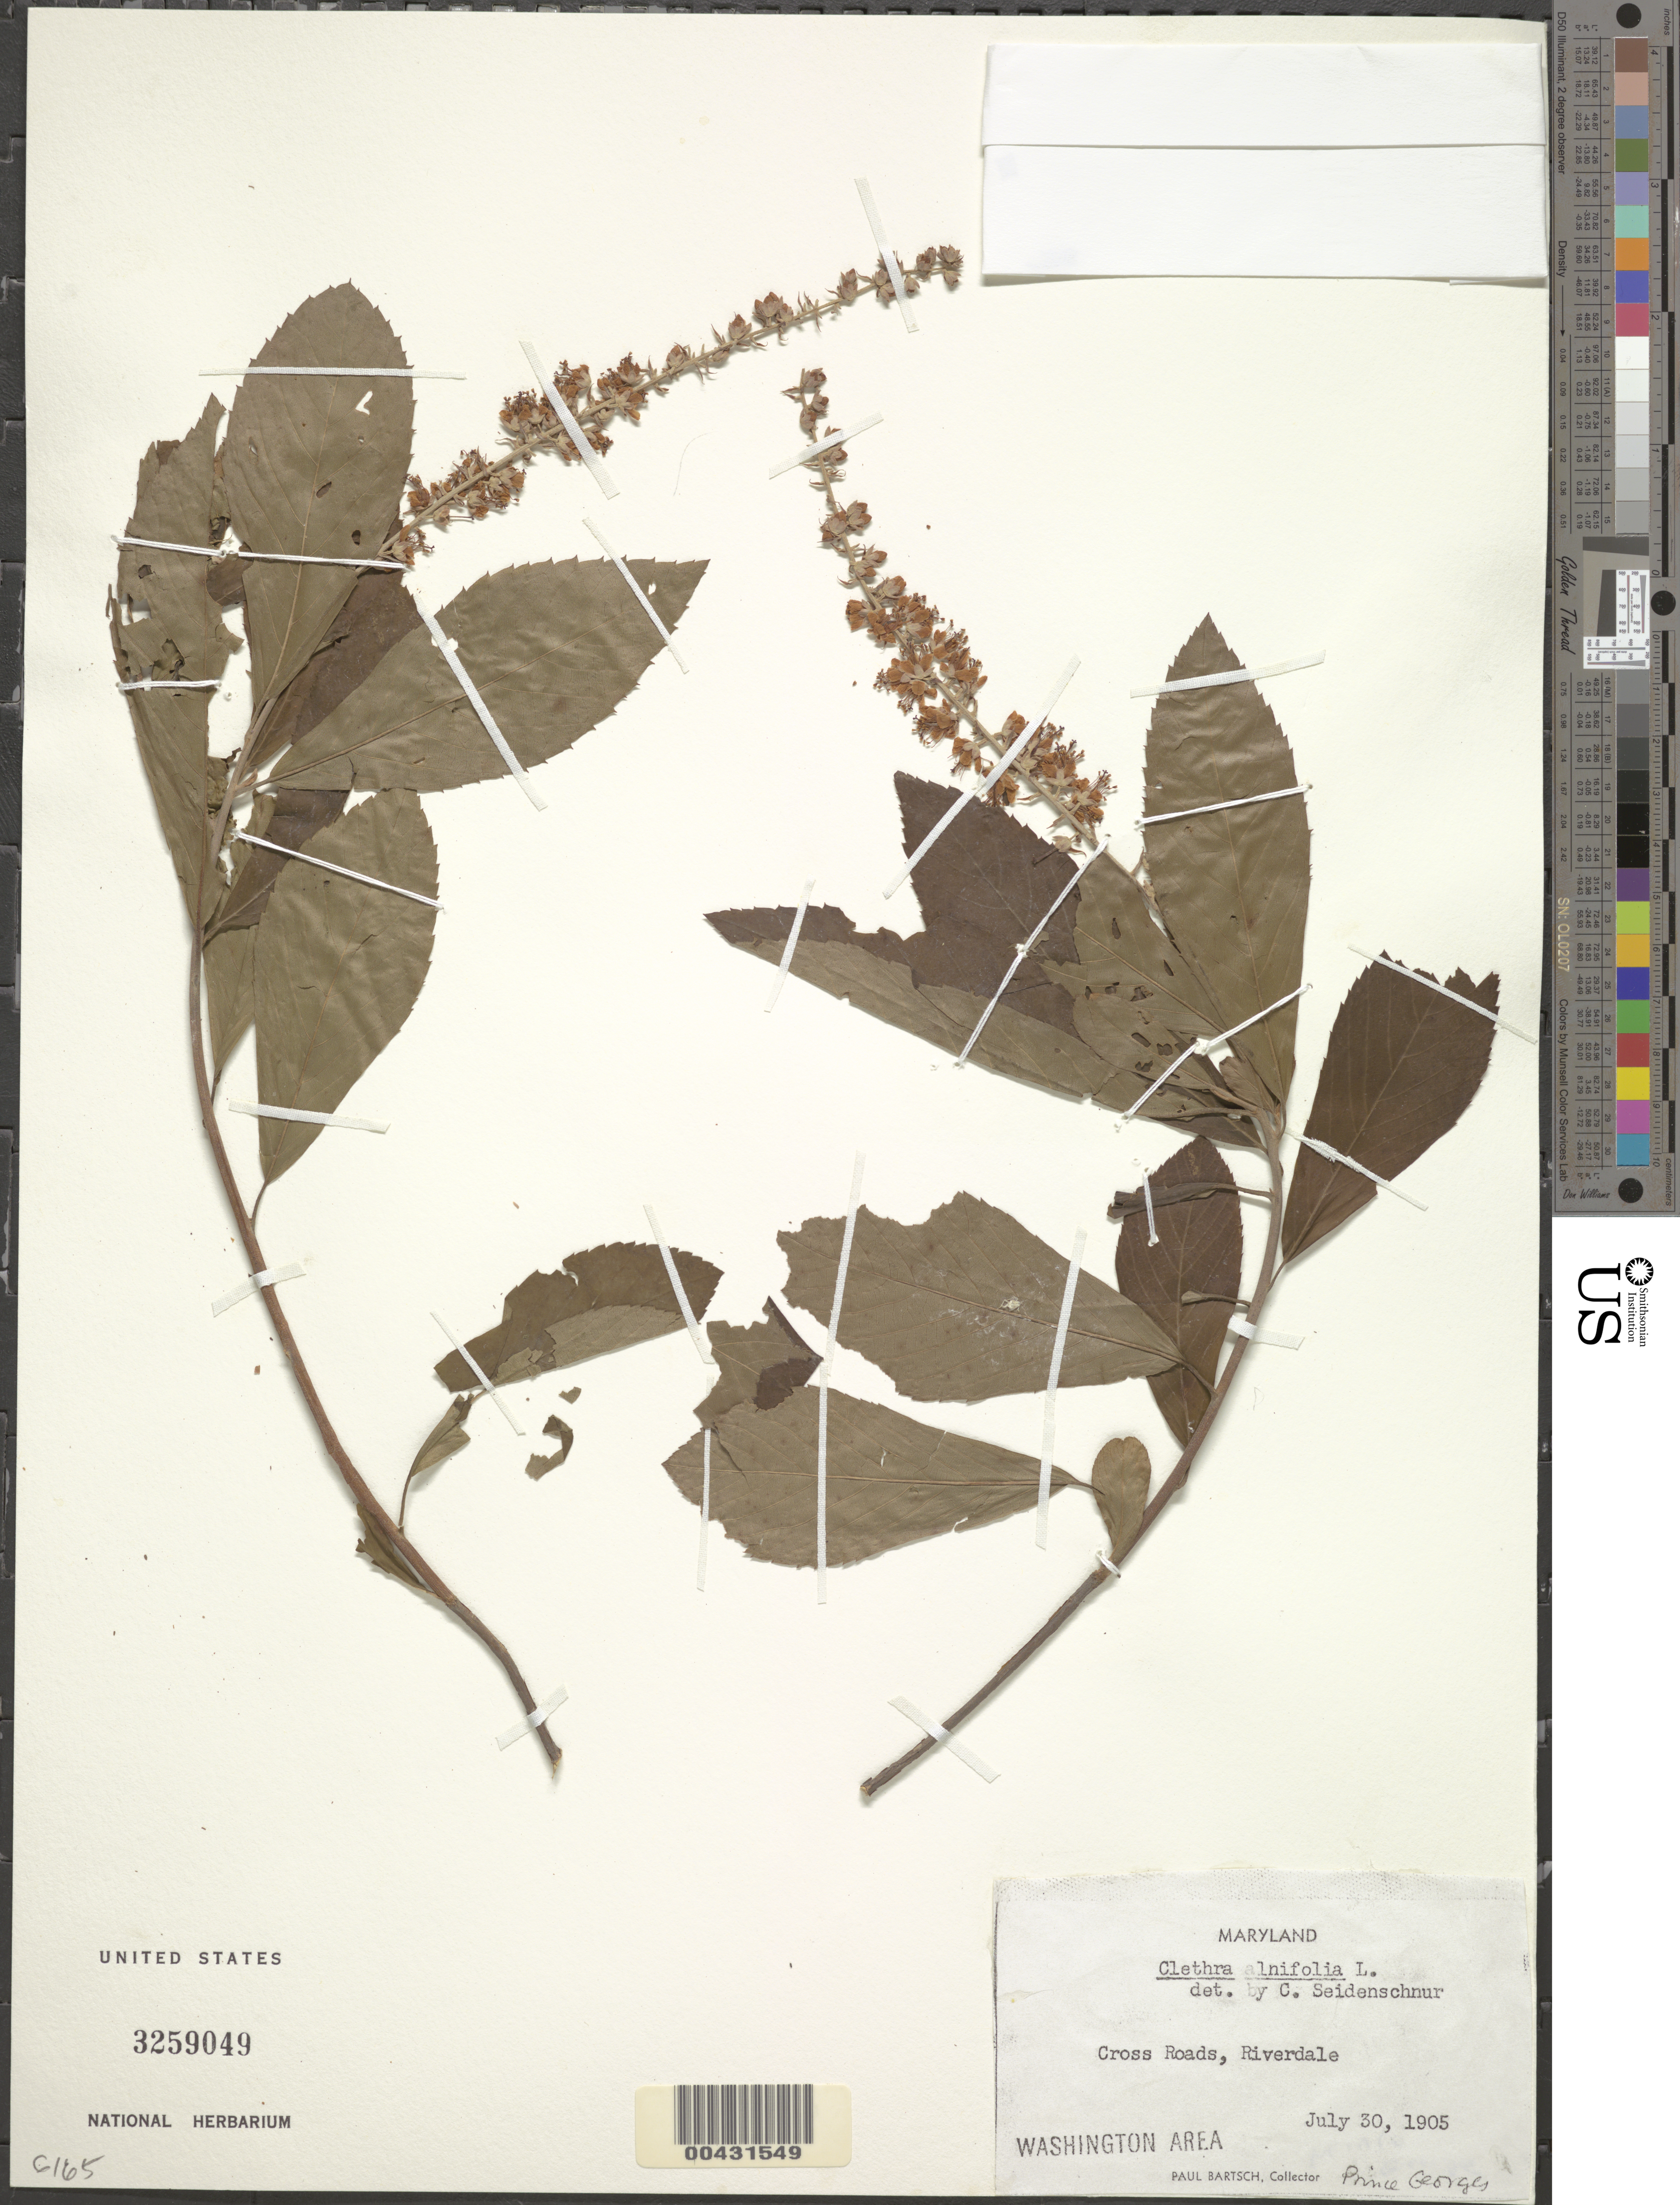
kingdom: Plantae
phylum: Tracheophyta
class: Magnoliopsida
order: Ericales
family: Clethraceae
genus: Clethra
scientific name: Clethra alnifolia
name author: L.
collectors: P. Bartsch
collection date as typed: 30 Jul 1905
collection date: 1905-07-30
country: United States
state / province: Maryland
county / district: Prince George's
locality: Riverdale, Cross Roads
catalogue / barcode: US 3259049